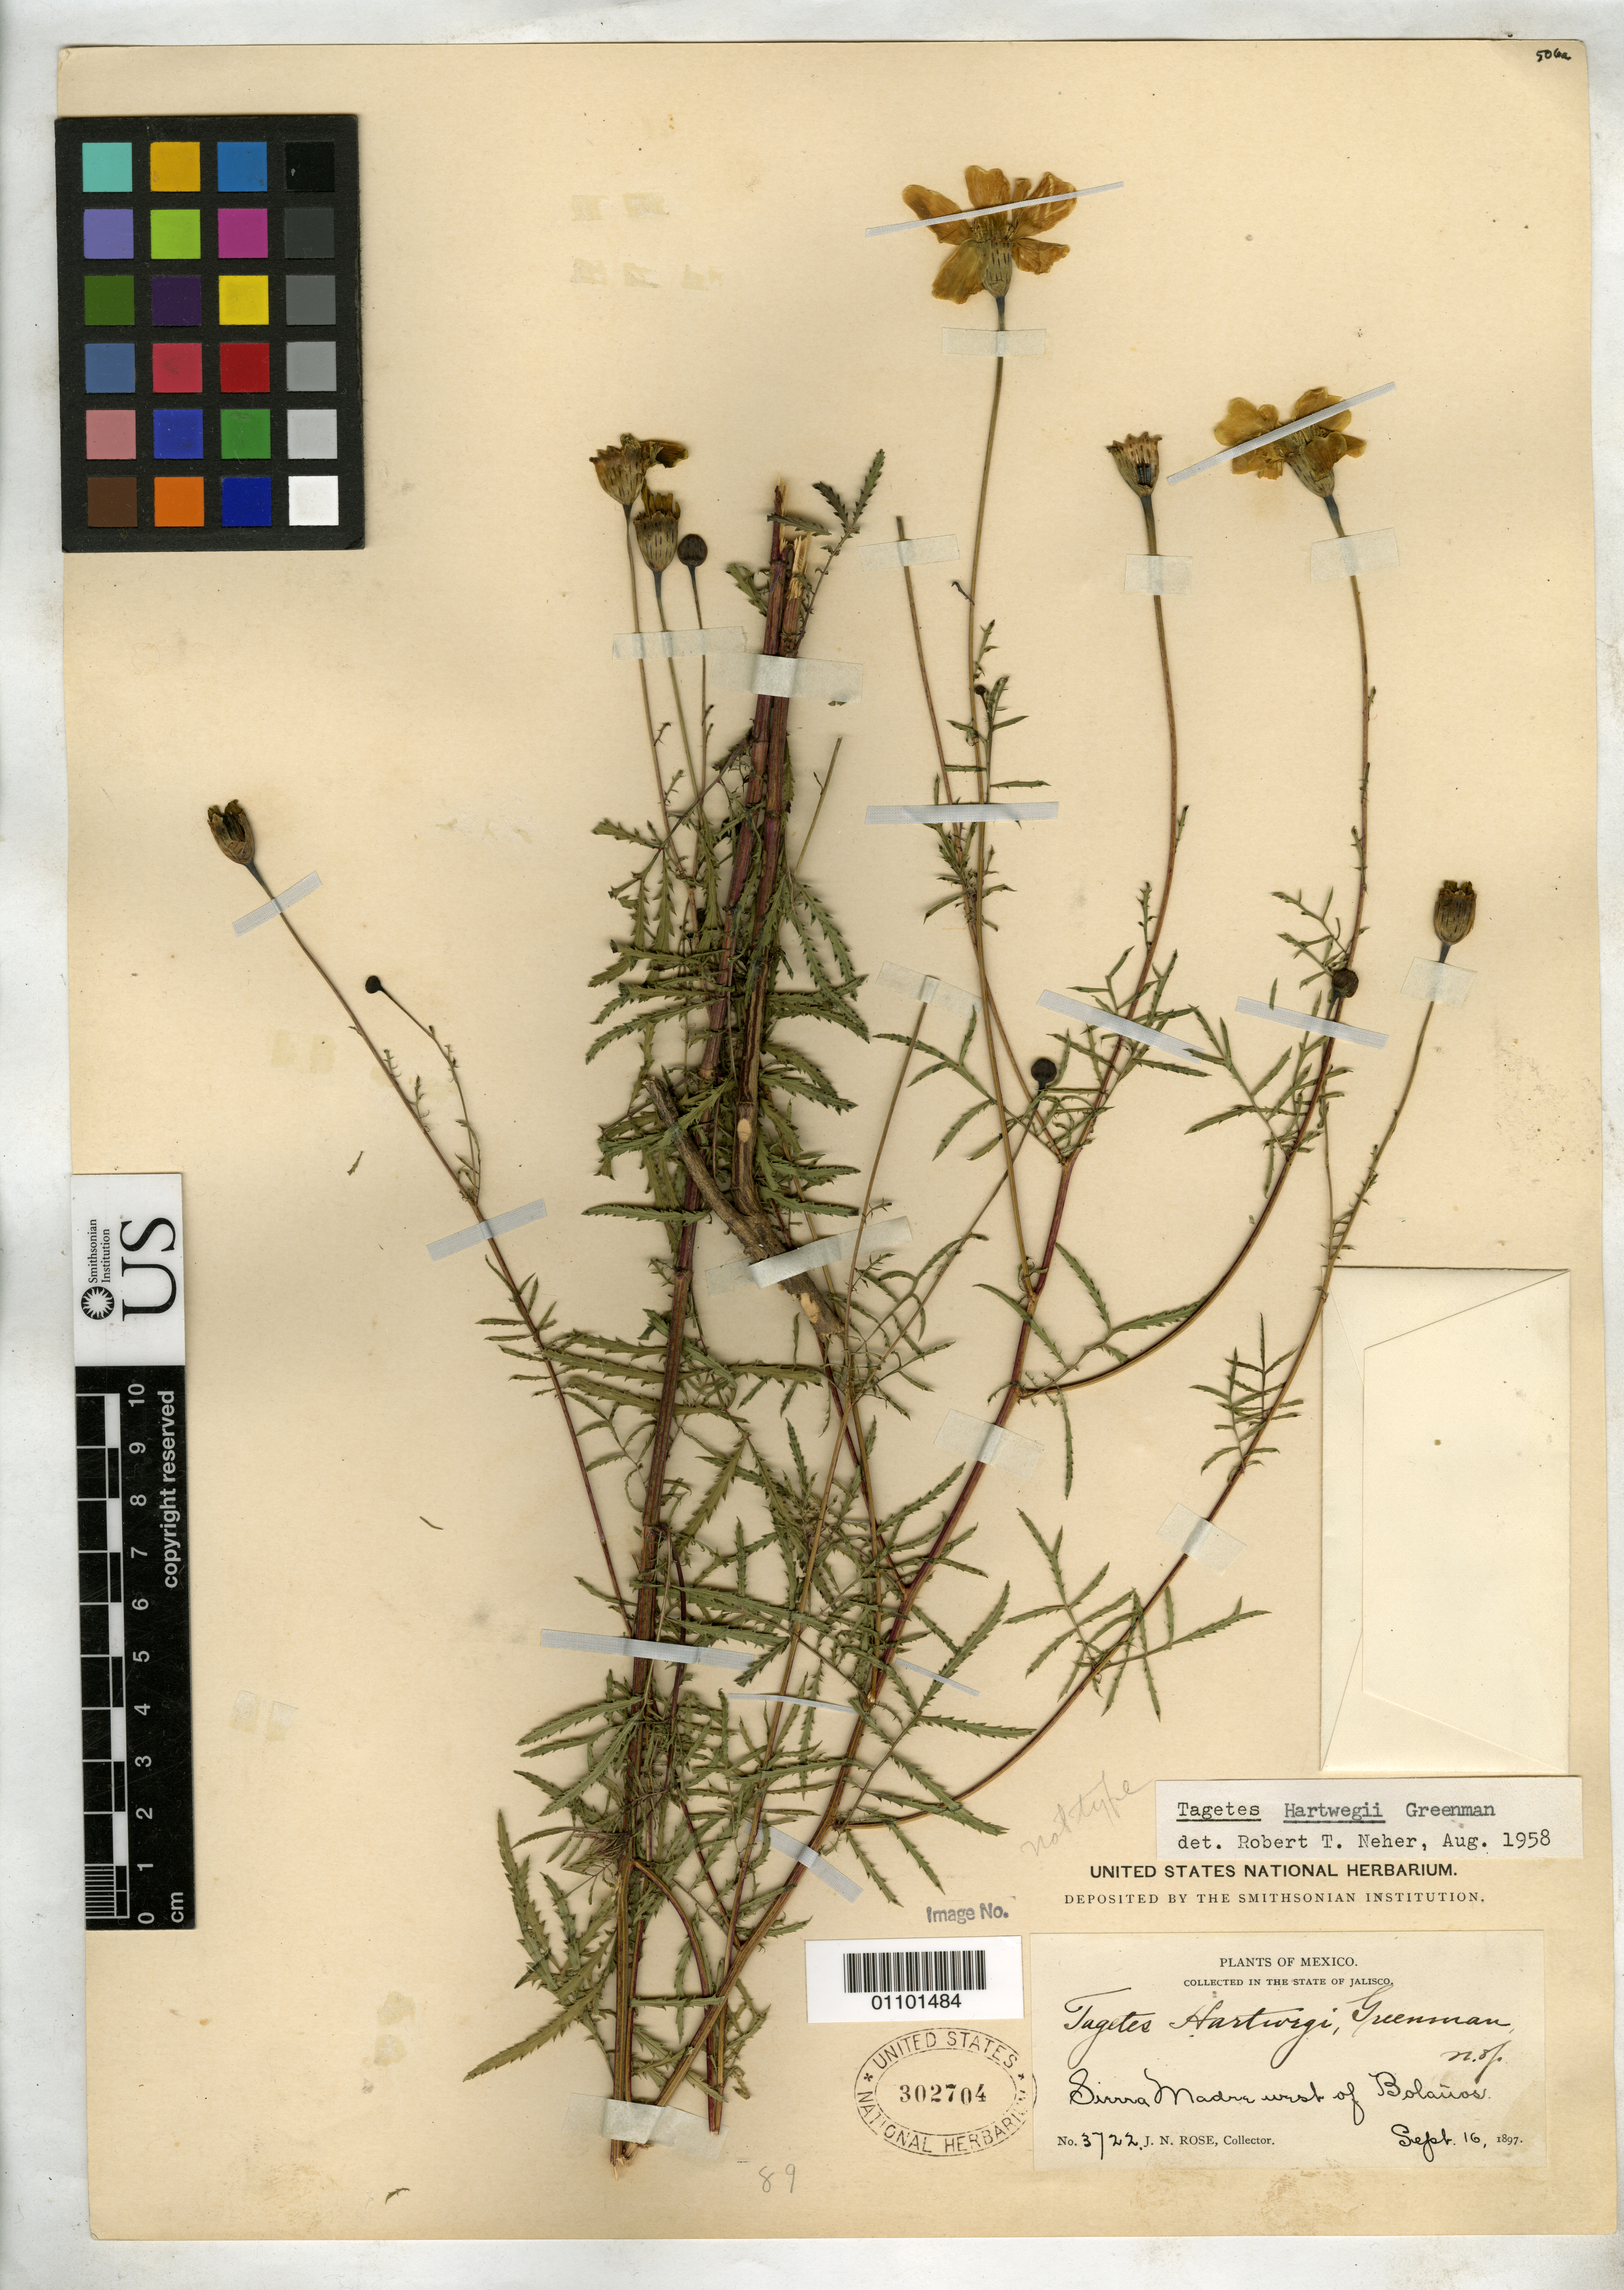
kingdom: Plantae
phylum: Tracheophyta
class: Magnoliopsida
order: Asterales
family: Asteraceae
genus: Tagetes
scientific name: Tagetes hartwegii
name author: Greenm.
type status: Syntype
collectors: J. N. Rose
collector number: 3722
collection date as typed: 16 Sep 1897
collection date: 1897-09-16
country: Mexico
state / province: Jalisco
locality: Sierra Madre W of Bolaños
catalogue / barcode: US 302704